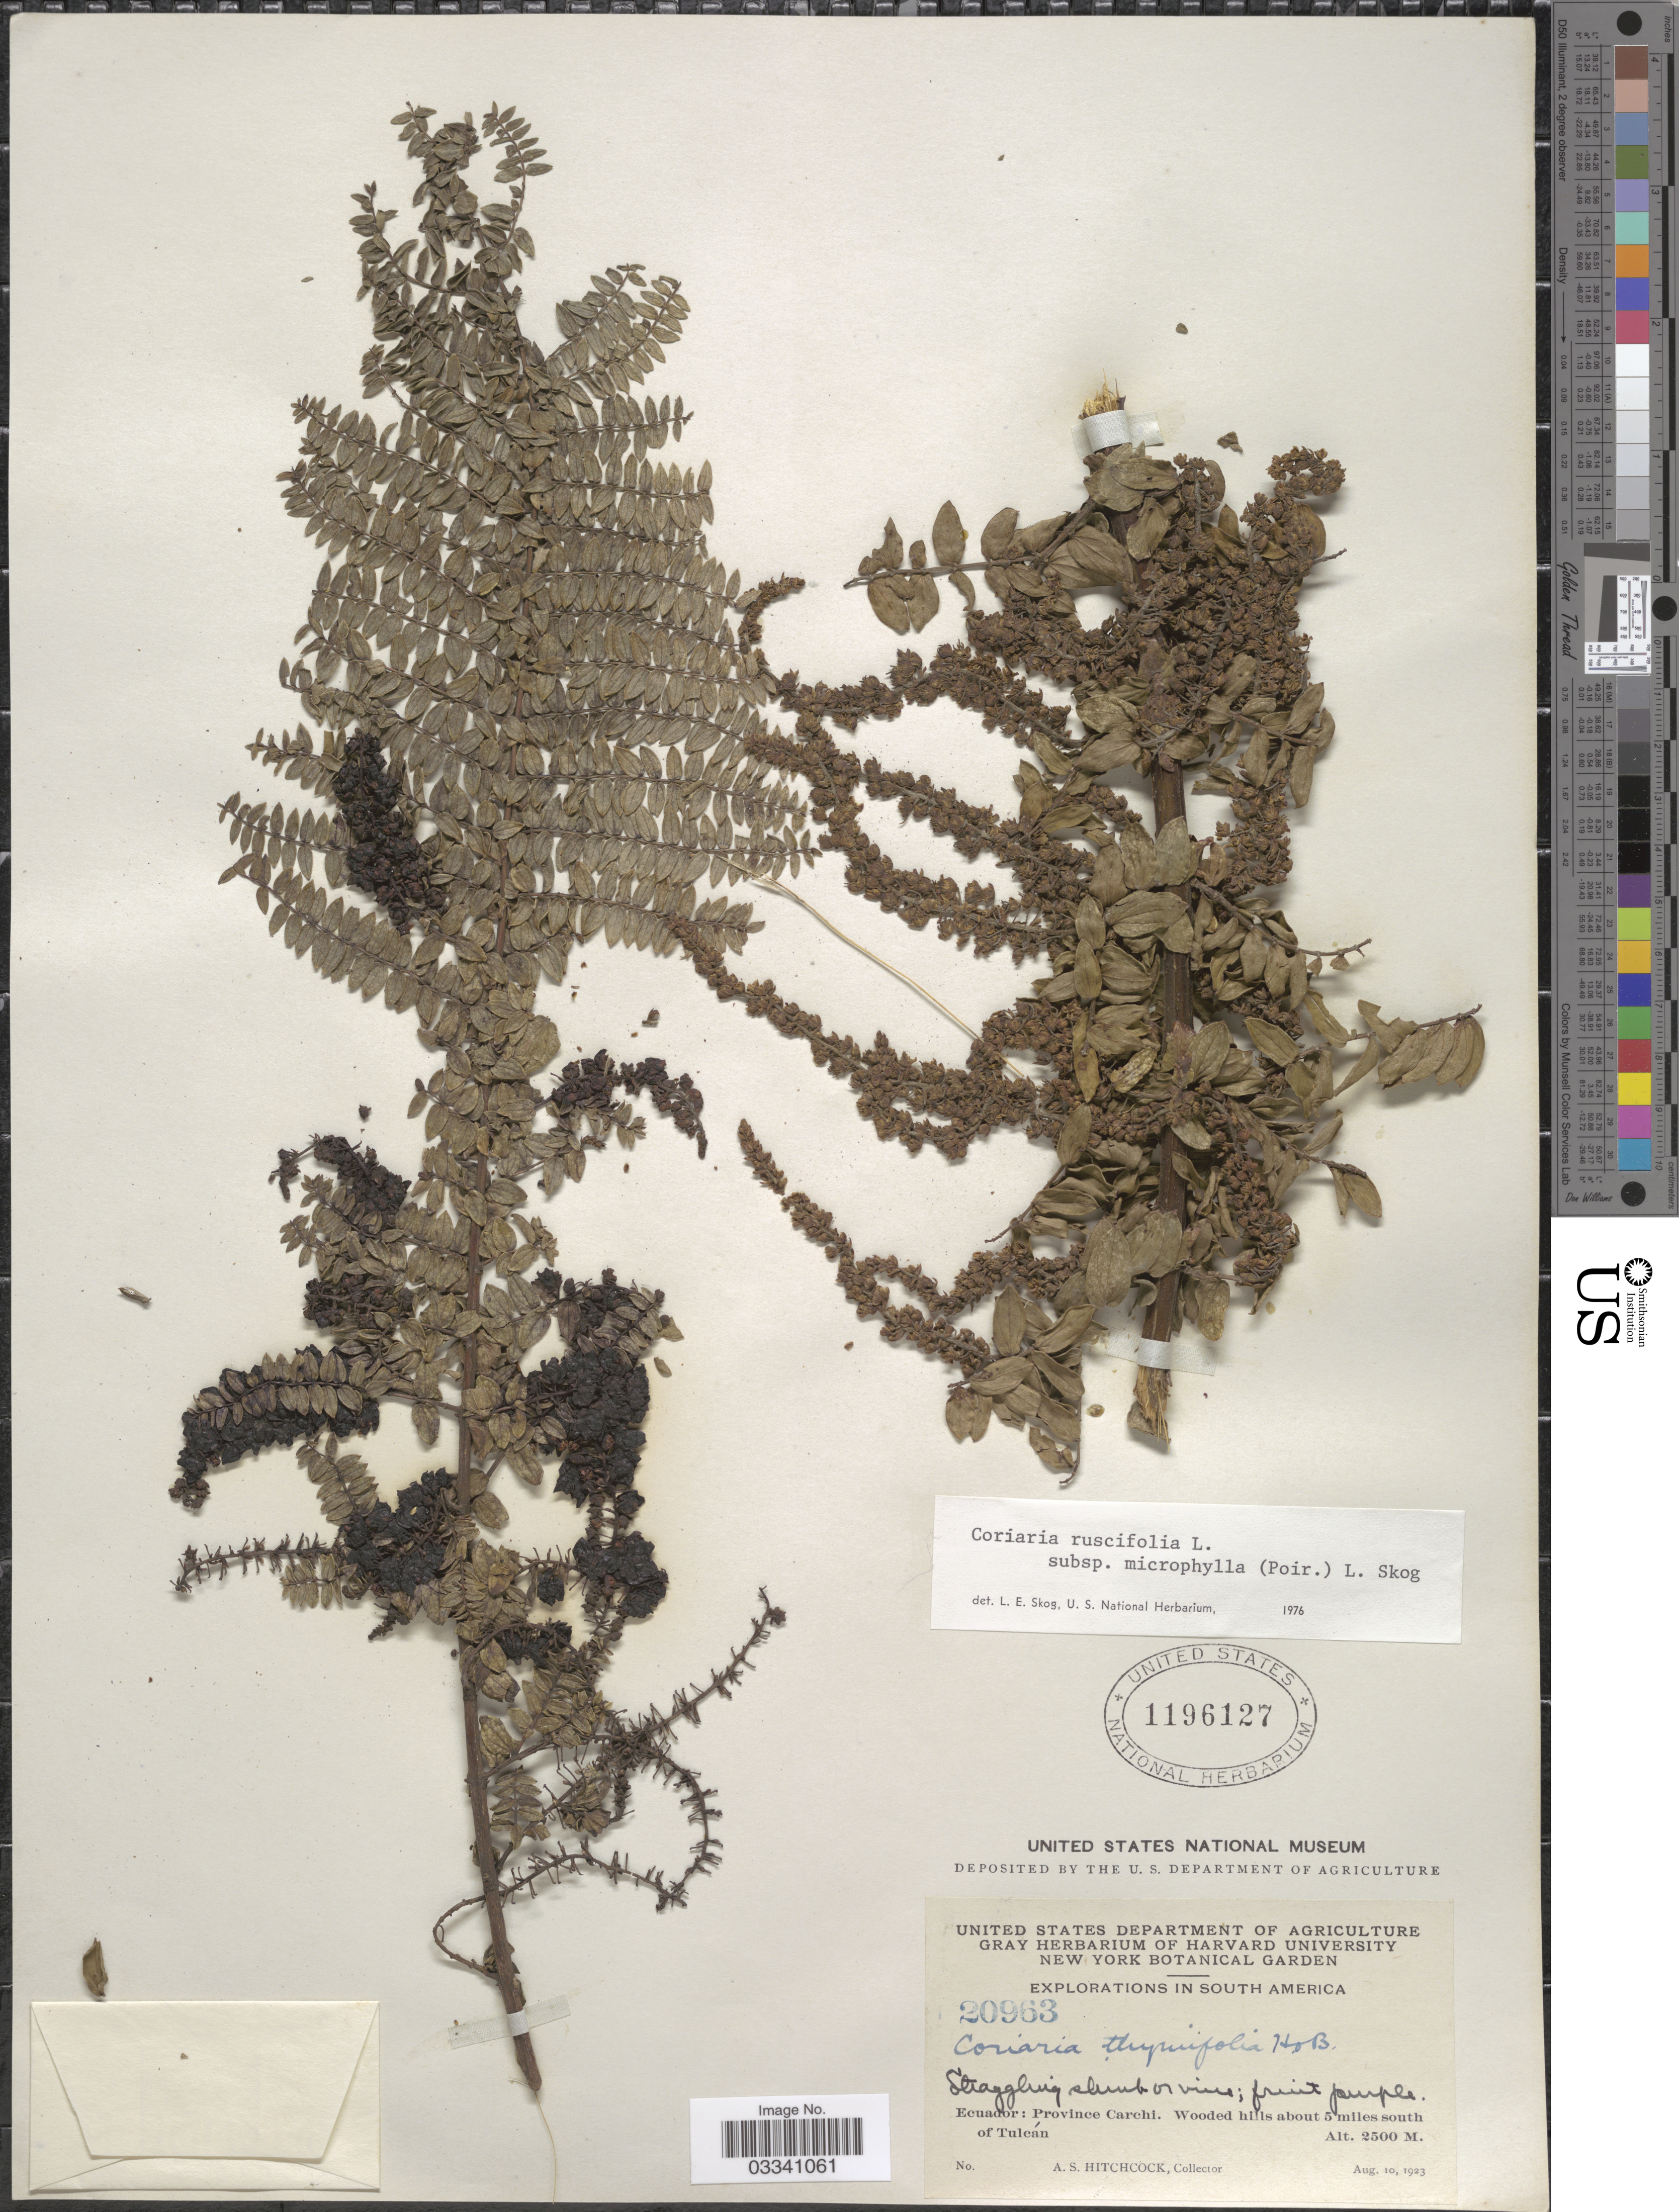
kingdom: Plantae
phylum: Tracheophyta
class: Magnoliopsida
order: Cucurbitales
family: Coriariaceae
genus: Coriaria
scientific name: Coriaria ruscifolia subsp. microphylla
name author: (Poir.) L.E. Skog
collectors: A. S. Hitchcock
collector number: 20963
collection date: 1923-08-10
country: Ecuador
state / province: Carchi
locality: Wooded hills about 5 miles south of Tulcán.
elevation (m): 2500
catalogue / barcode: US 1196127